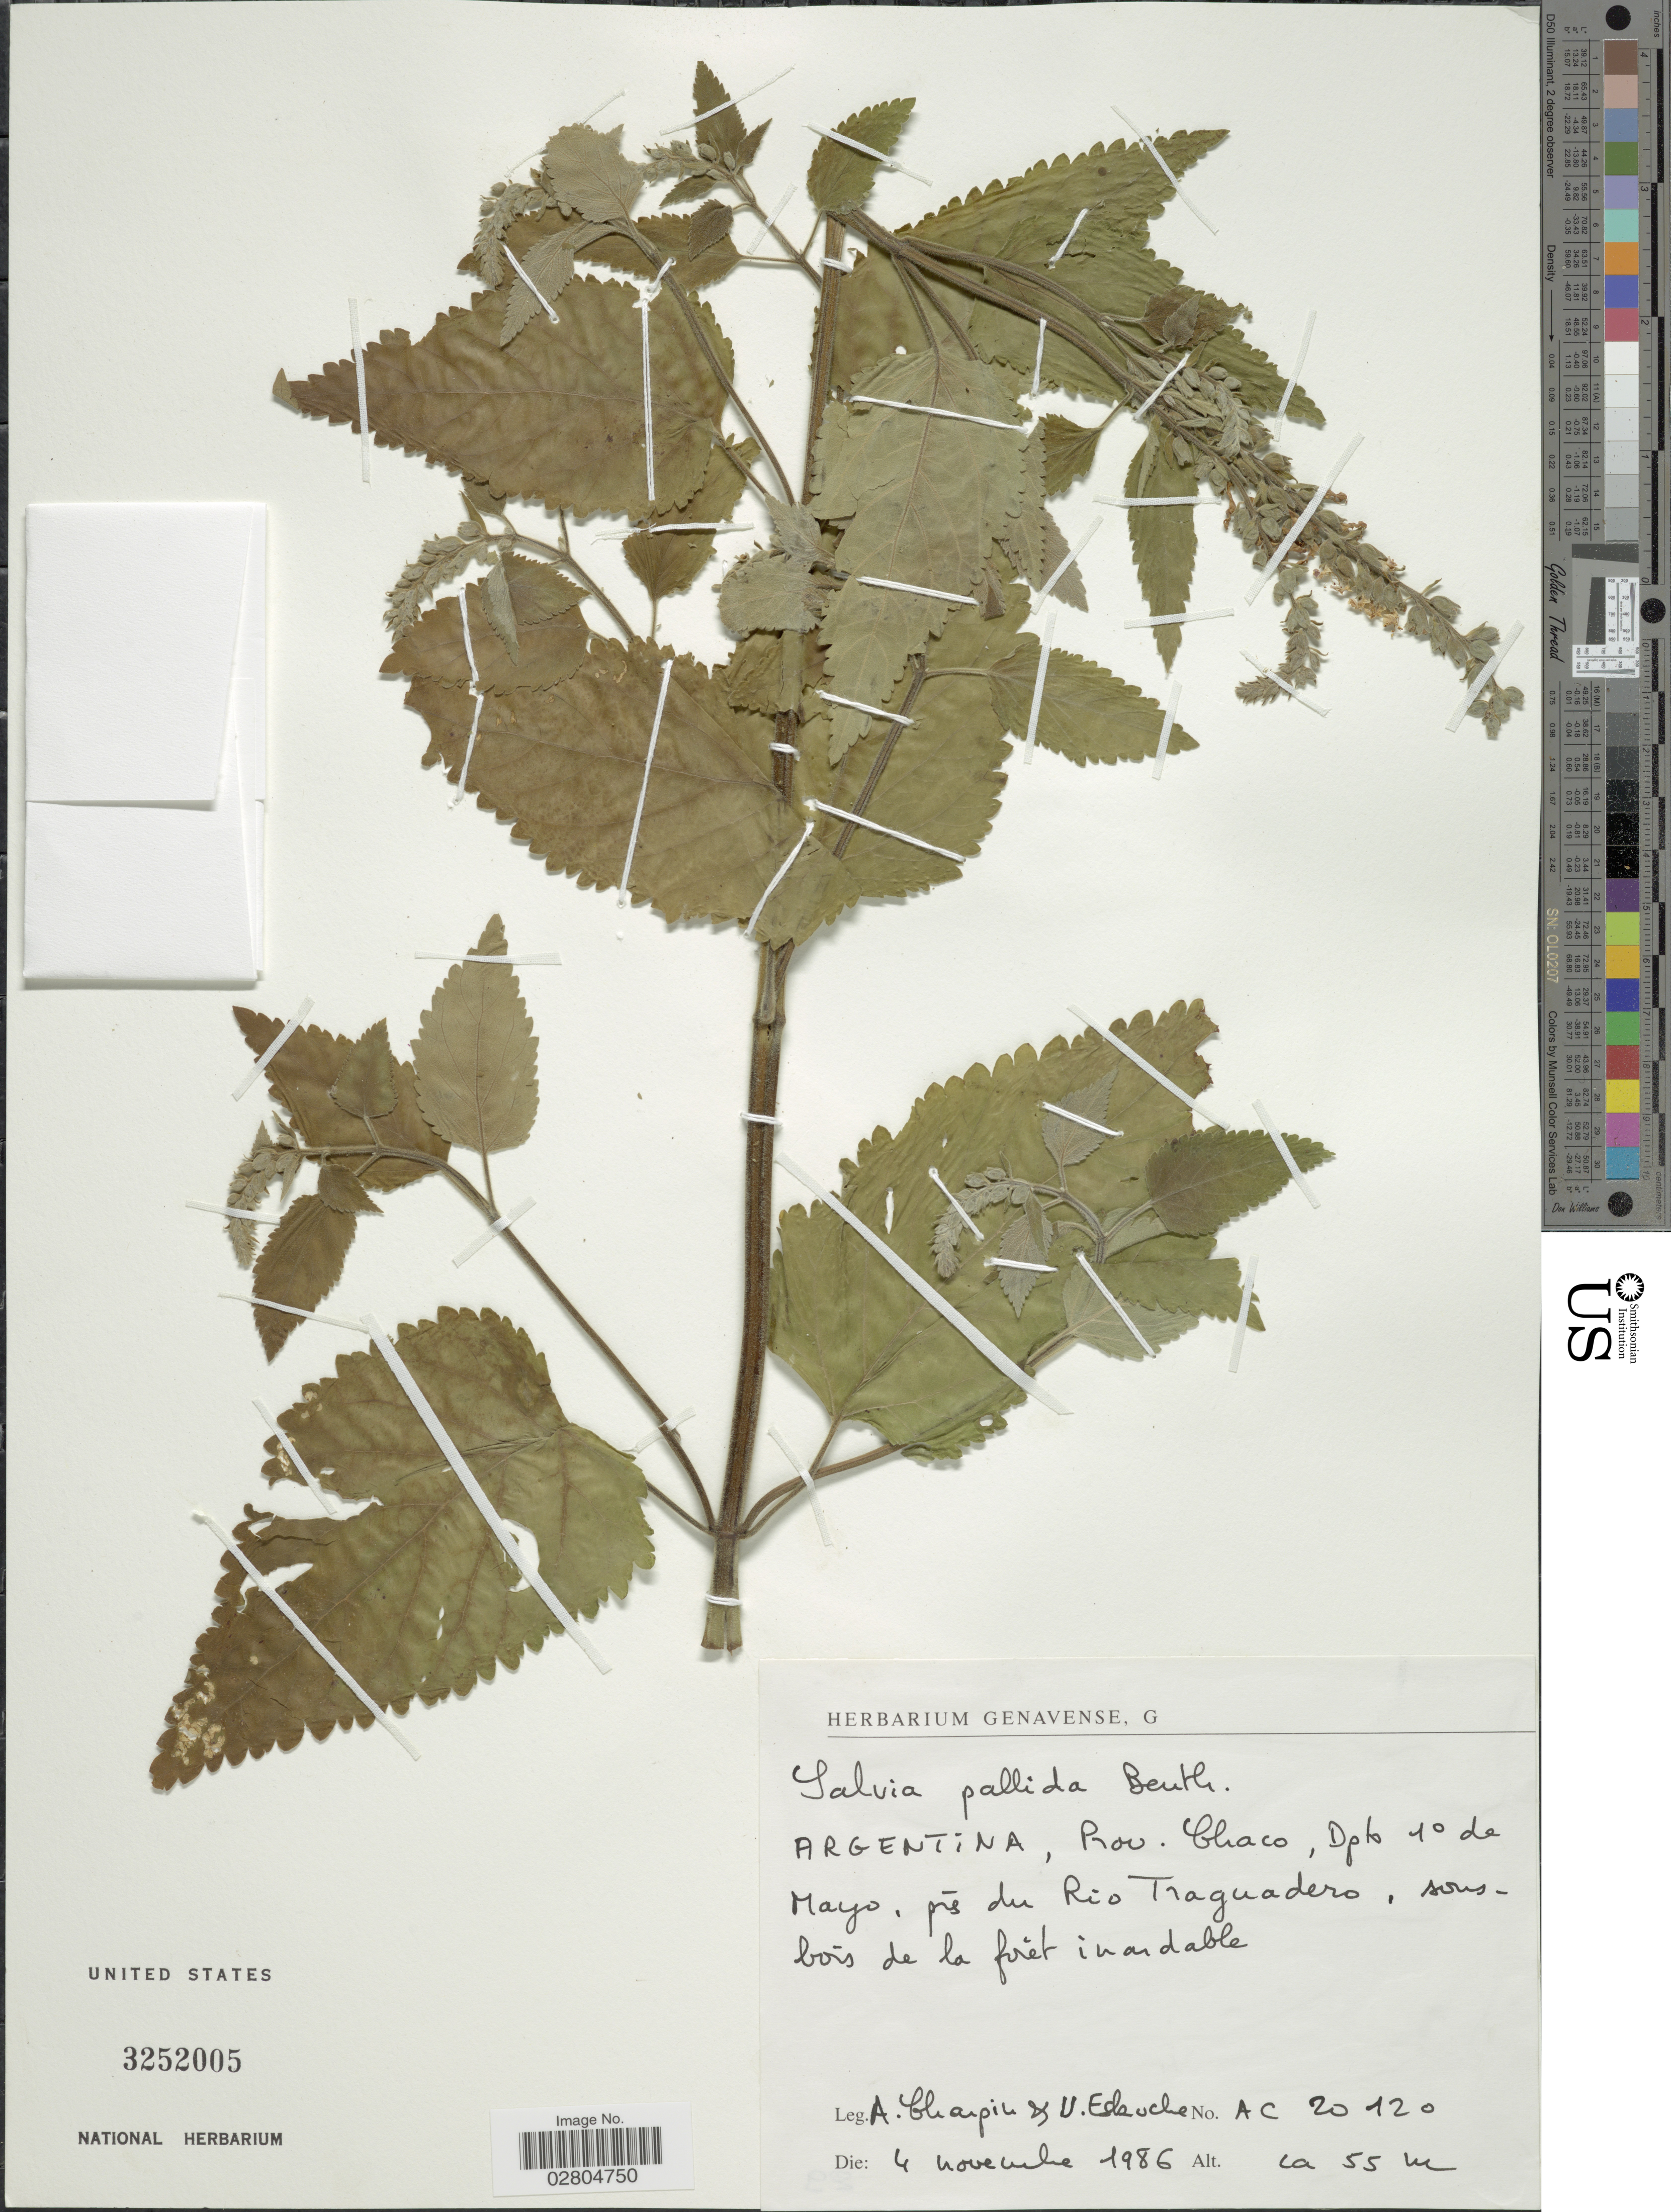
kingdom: Plantae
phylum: Tracheophyta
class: Magnoliopsida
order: Lamiales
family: Lamiaceae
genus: Salvia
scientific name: Salvia pallida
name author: Benth.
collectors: A. Chapin & E. Esleuche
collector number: AC 2012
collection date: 1986-11-04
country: Argentina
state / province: Chaco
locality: Dpto 1° de Mayo, prés du Rio Traguadero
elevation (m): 55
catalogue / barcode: US 3252005